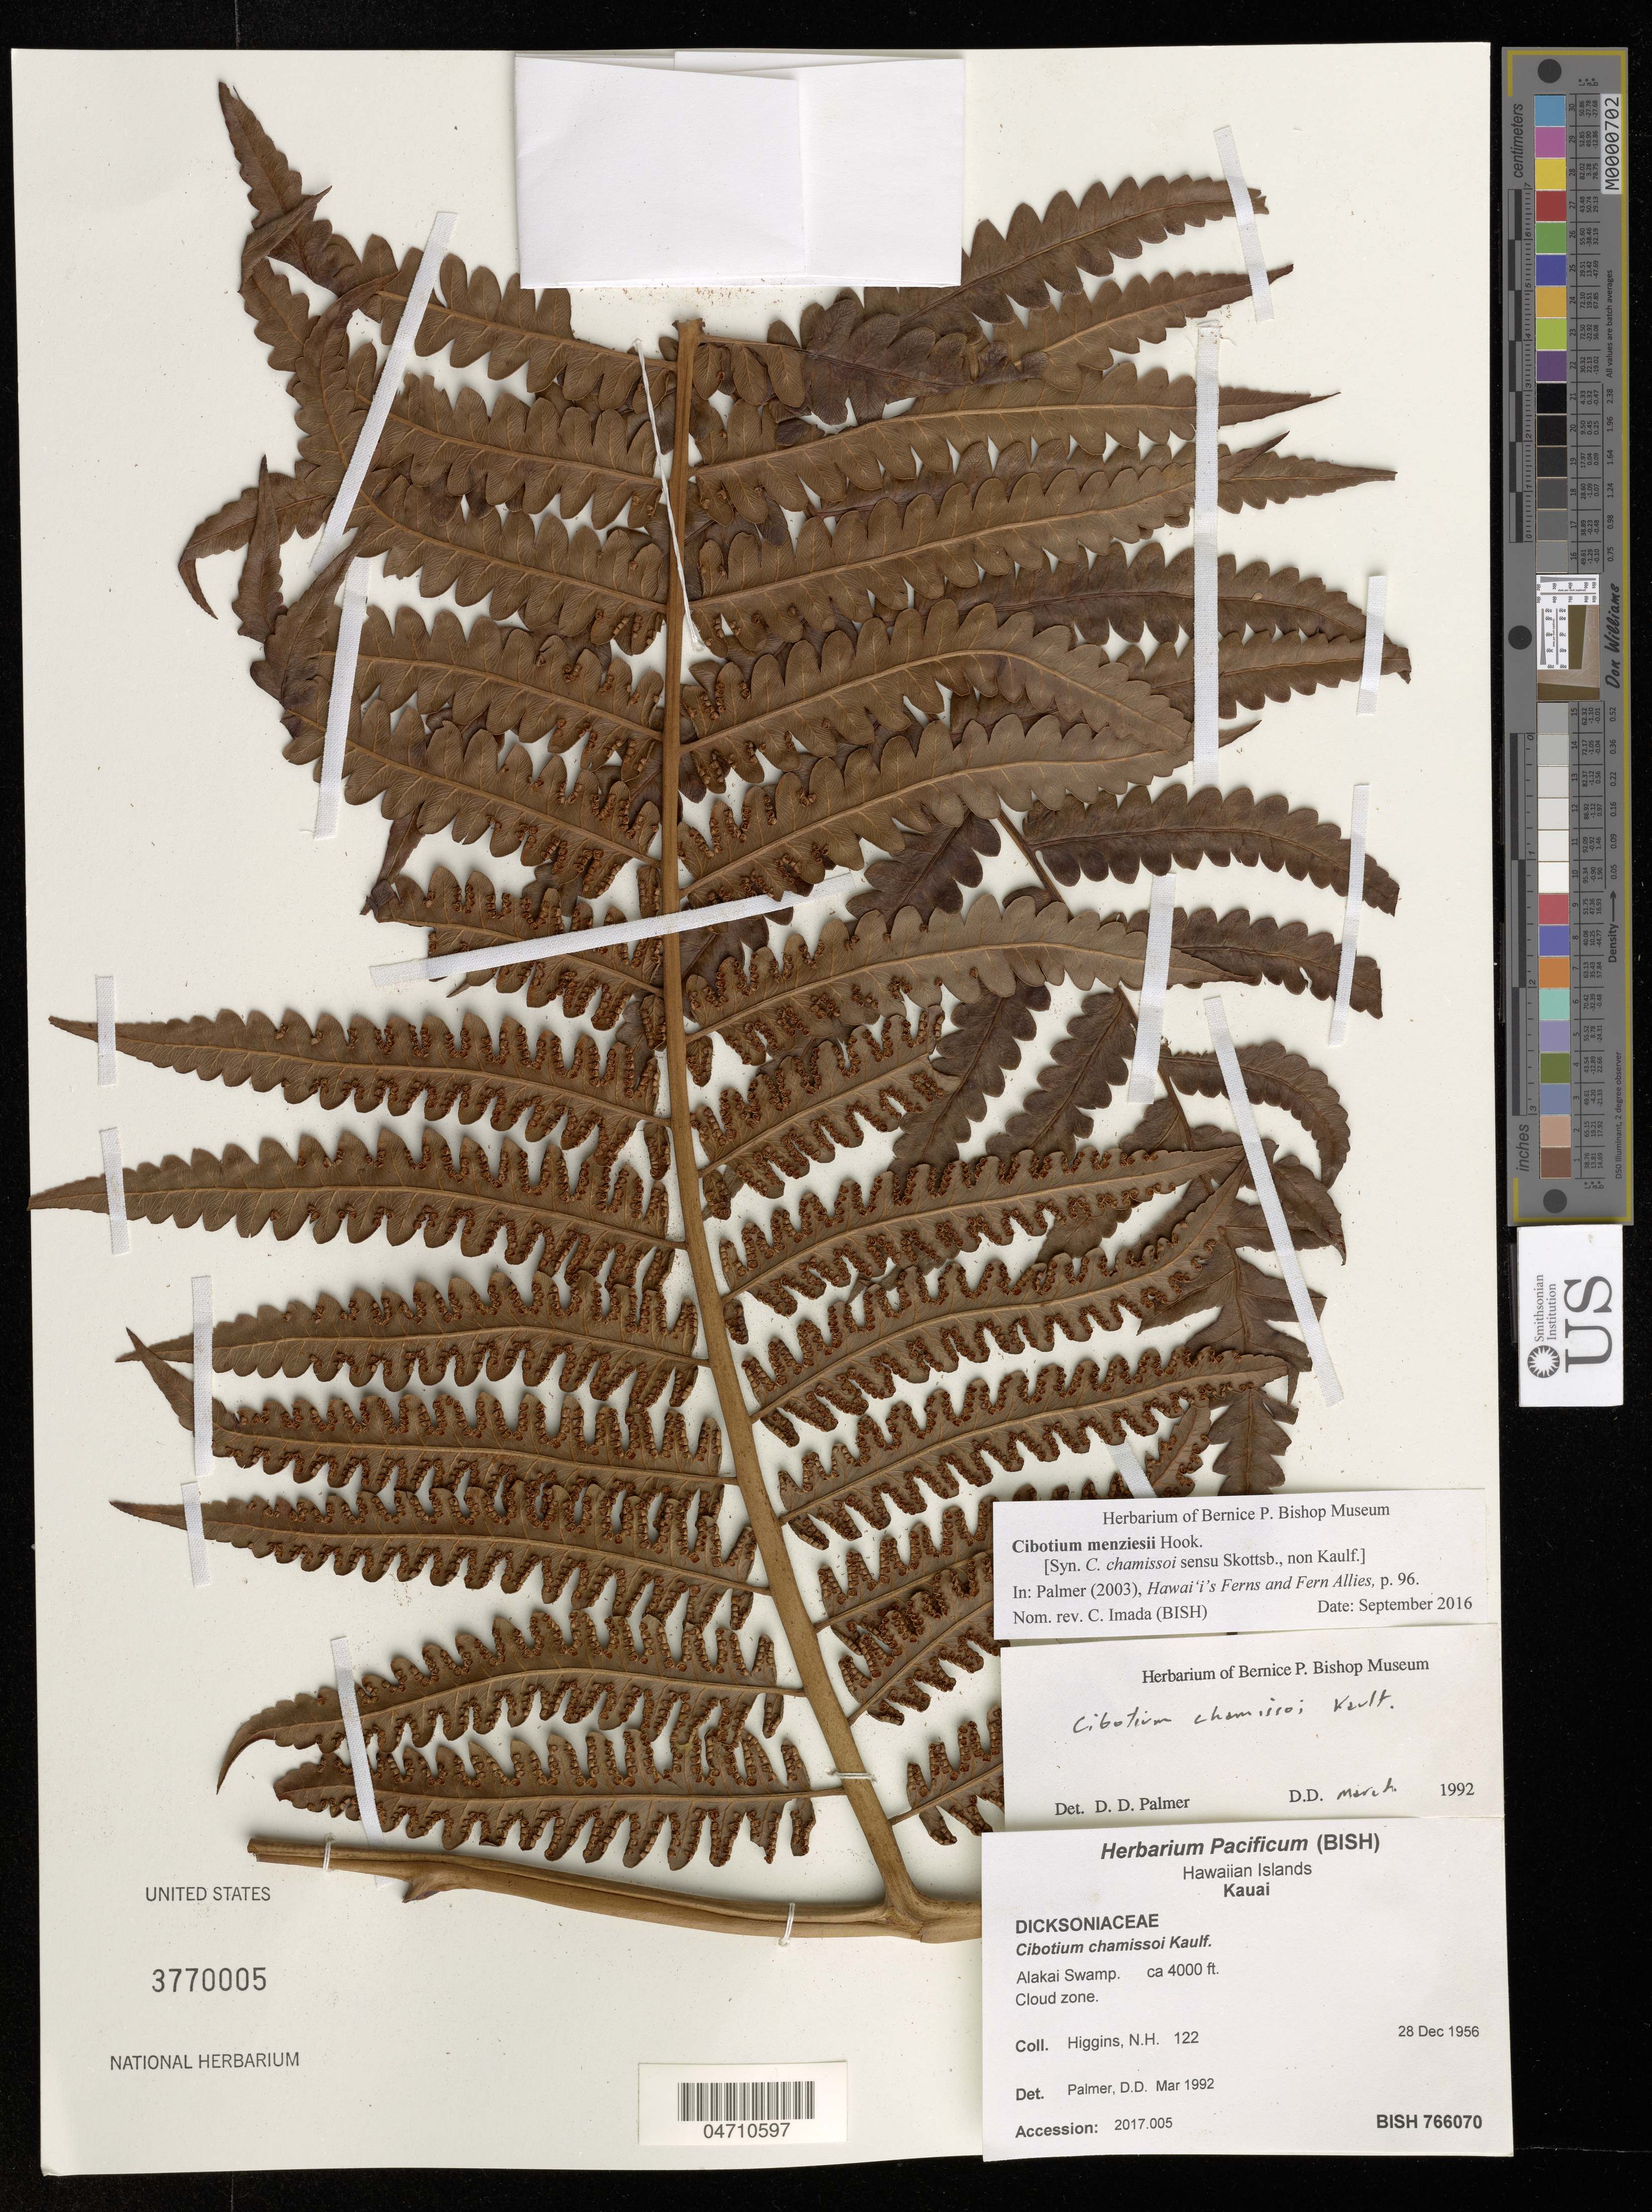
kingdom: Plantae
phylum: Tracheophyta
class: Polypodiopsida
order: Cyatheales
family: Cibotiaceae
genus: Cibotium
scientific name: Cibotium menziesii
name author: Hook.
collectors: N. Higgins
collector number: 122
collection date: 1956-12-28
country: United States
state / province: Hawaii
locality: Hawaiian Islands. Kauai. Alakai Swamp.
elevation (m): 1219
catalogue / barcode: US 3770005